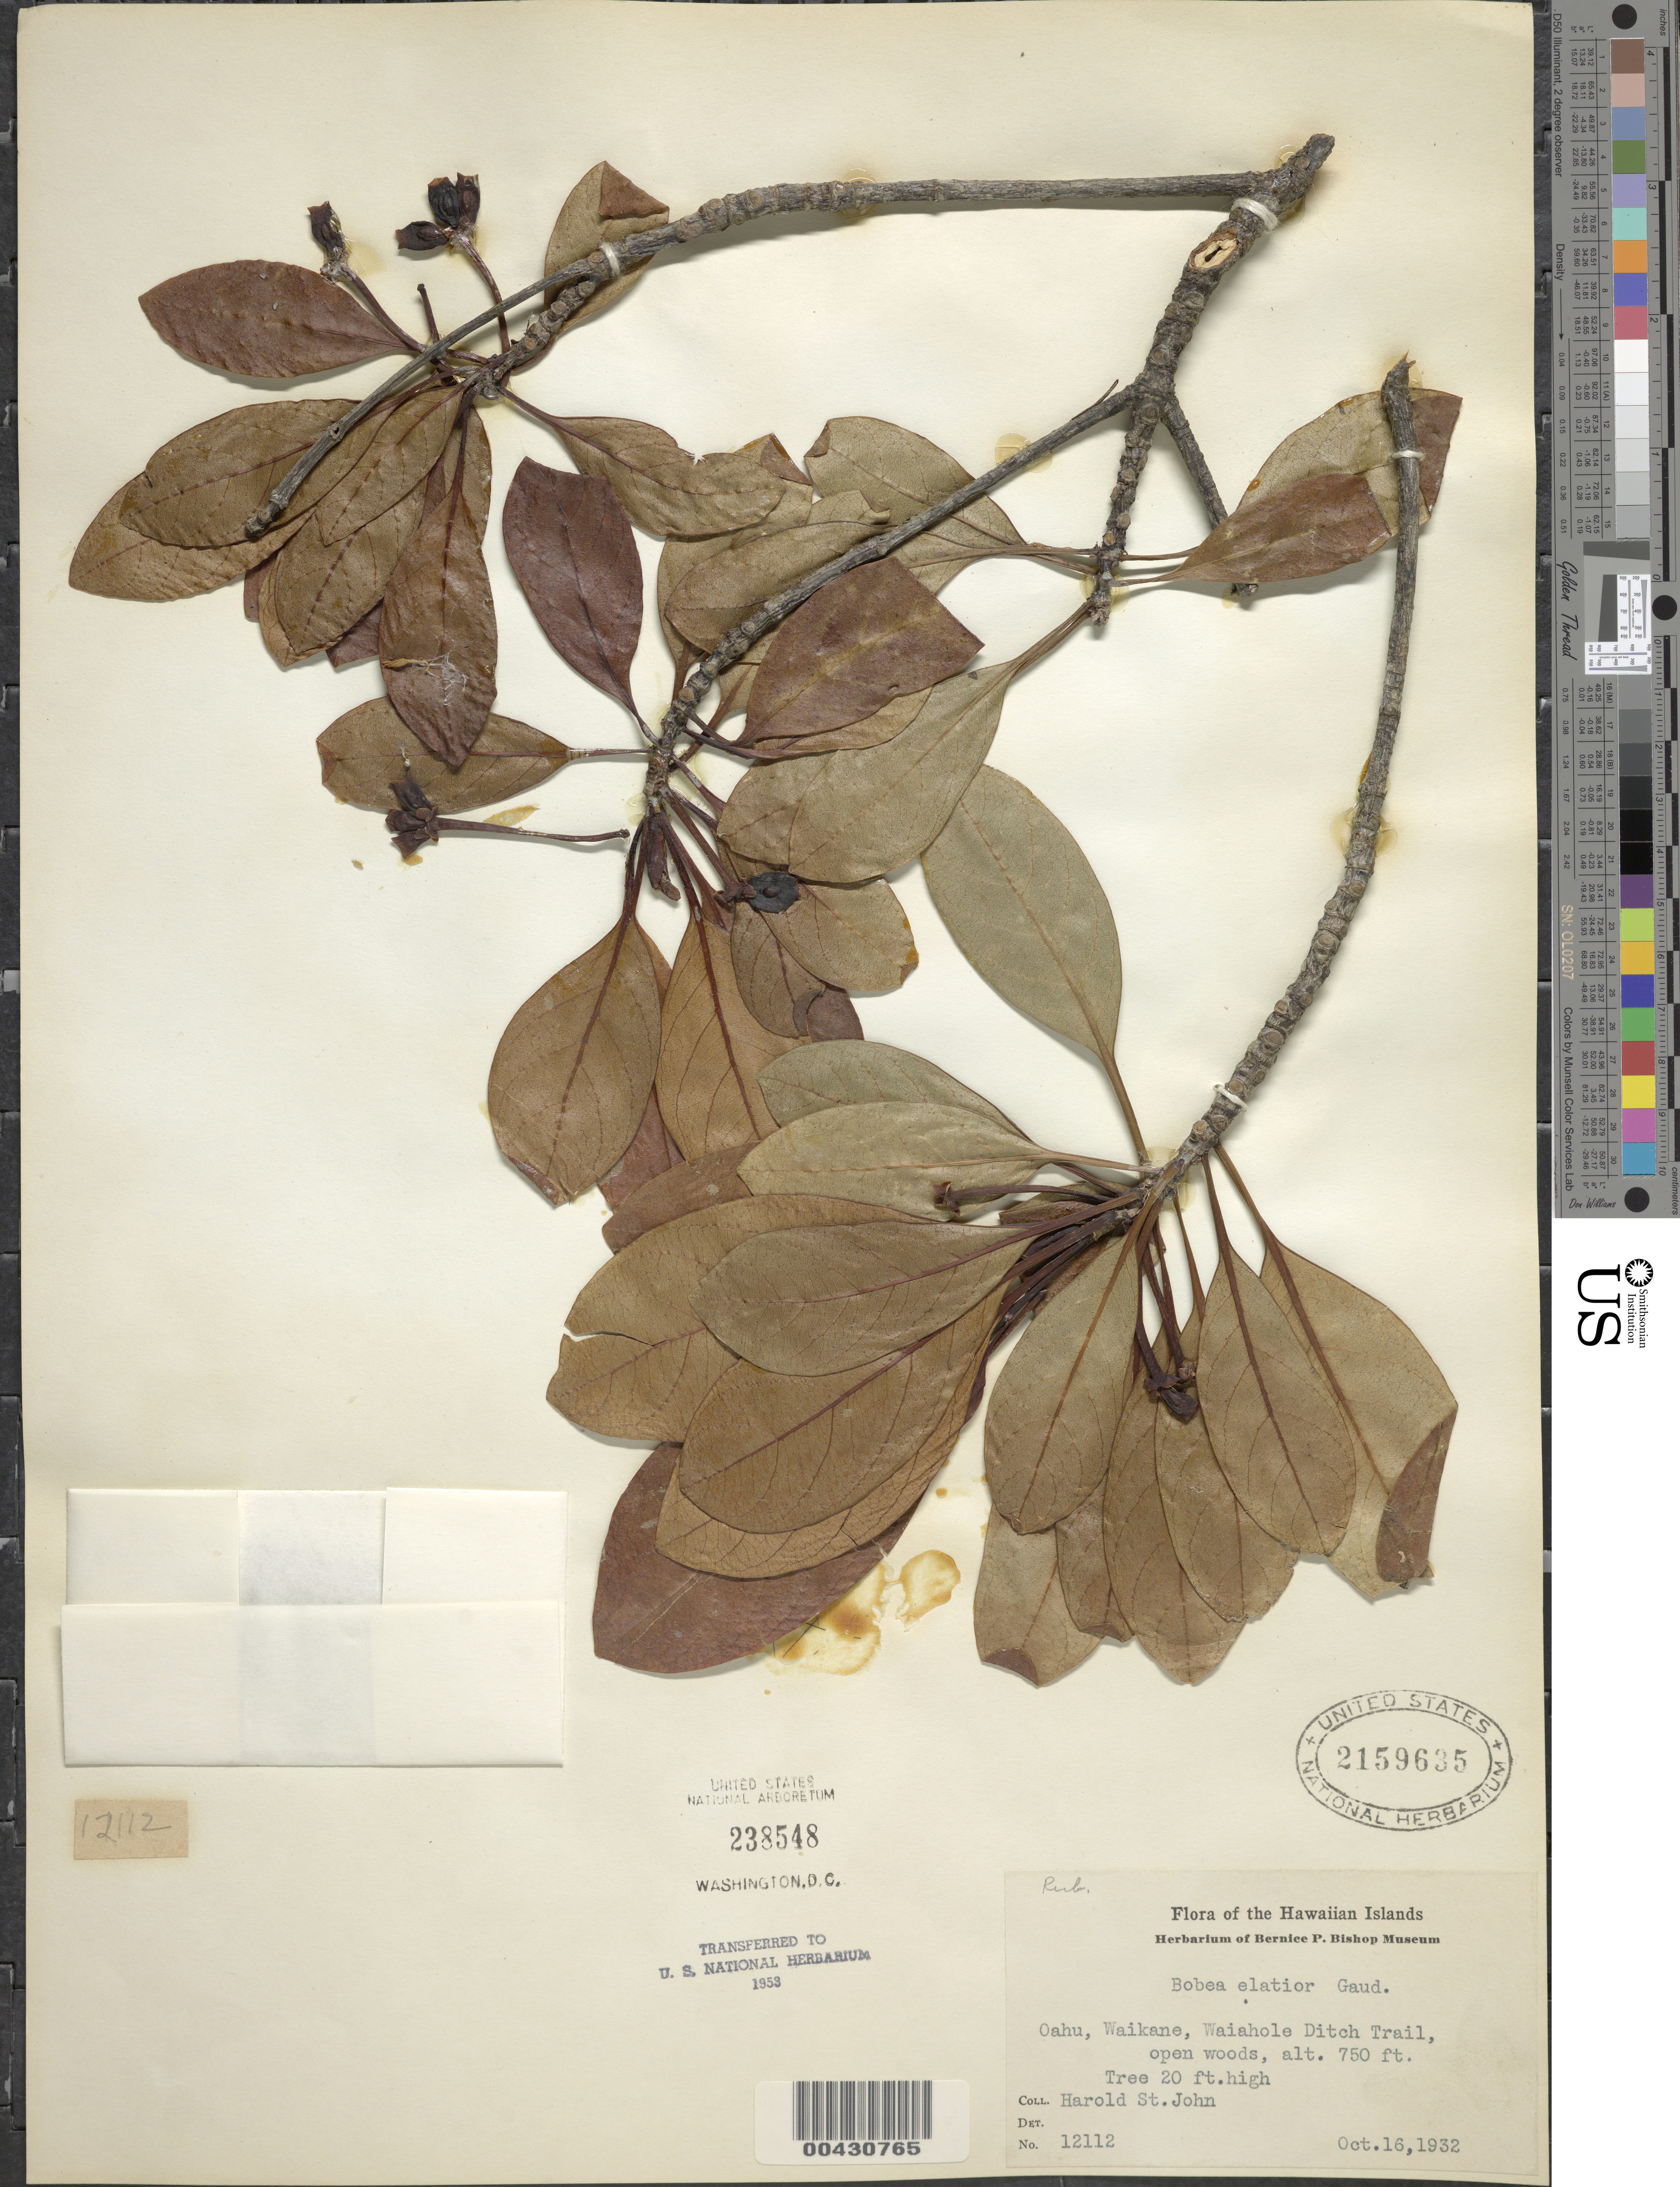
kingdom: Plantae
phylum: Tracheophyta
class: Magnoliopsida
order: Gentianales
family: Rubiaceae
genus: Bobea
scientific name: Bobea elatior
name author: Gaudich.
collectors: H. St. John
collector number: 12112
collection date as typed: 16 Oct 1932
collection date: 1932-10-16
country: United States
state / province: Hawaii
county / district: Honolulu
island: Oahu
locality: Waikane, Waiahole Ditch Trail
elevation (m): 229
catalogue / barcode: US 2159635